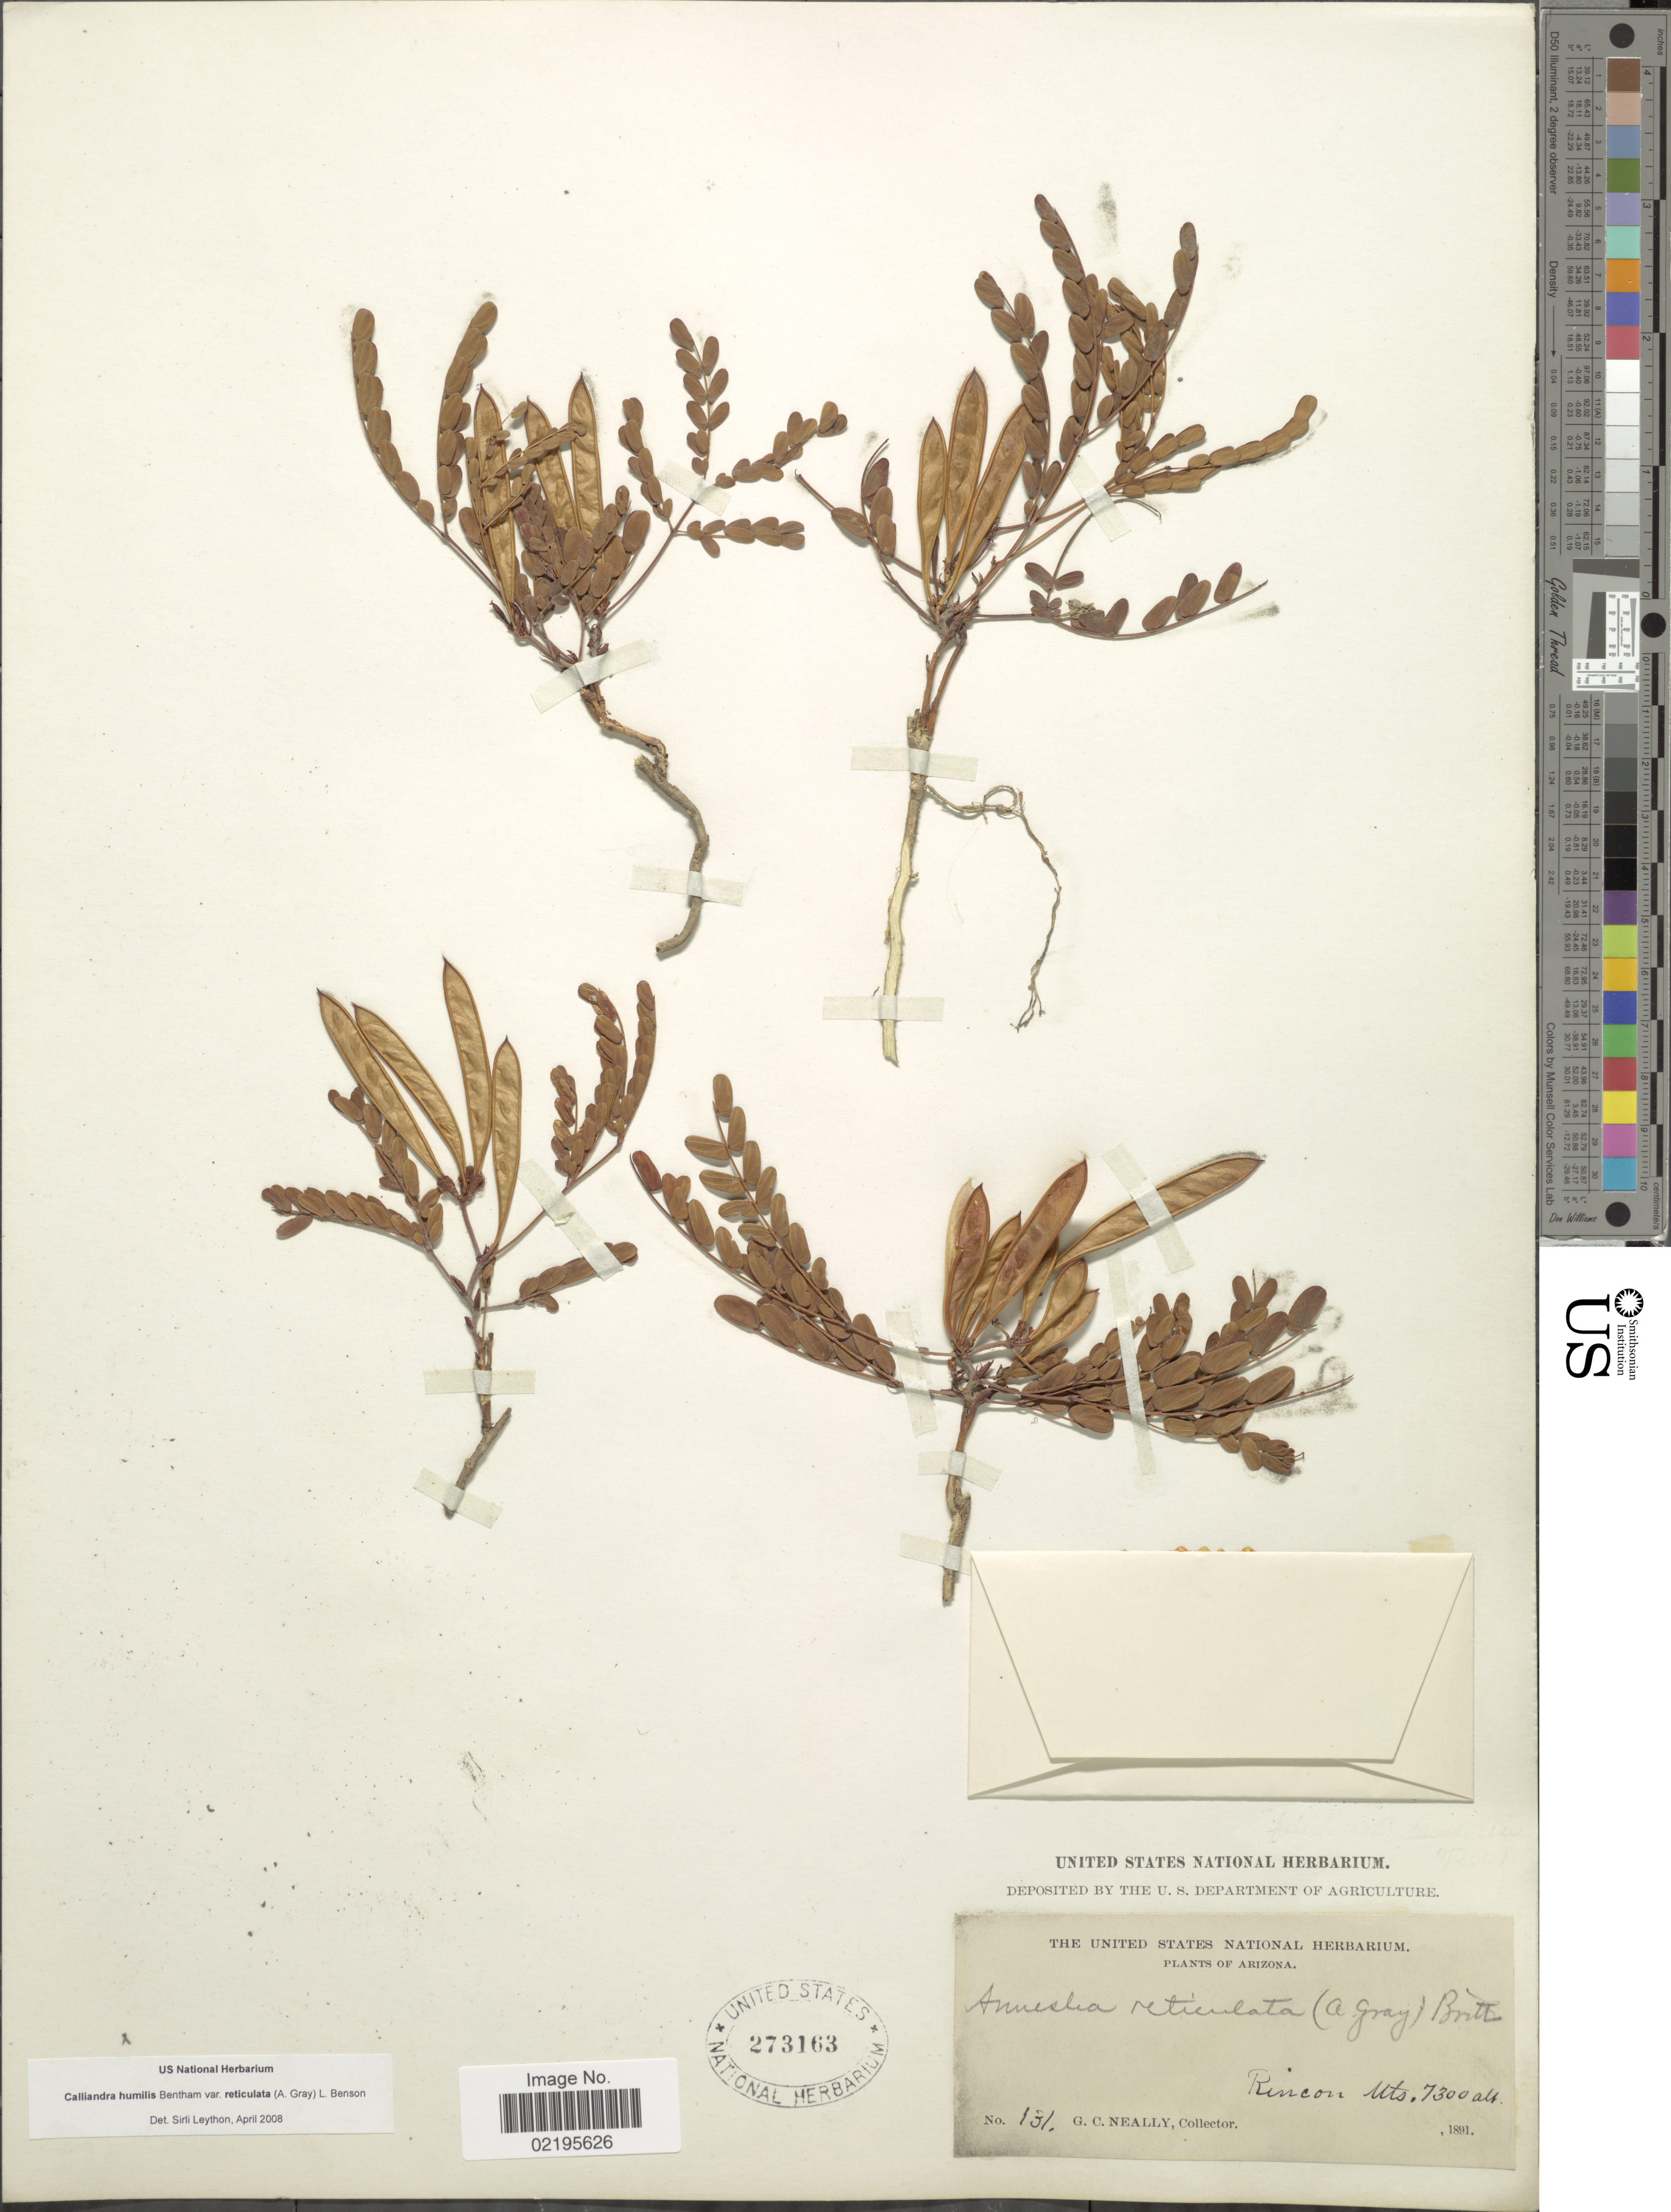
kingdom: Plantae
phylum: Tracheophyta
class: Magnoliopsida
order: Fabales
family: Fabaceae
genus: Calliandra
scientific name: Calliandra humilis var. reticulata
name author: (A. Gray) L.D. Benson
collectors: G. Neally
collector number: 131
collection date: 1891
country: United States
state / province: Arizona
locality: Rincon Mts.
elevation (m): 2225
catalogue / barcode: US 273163